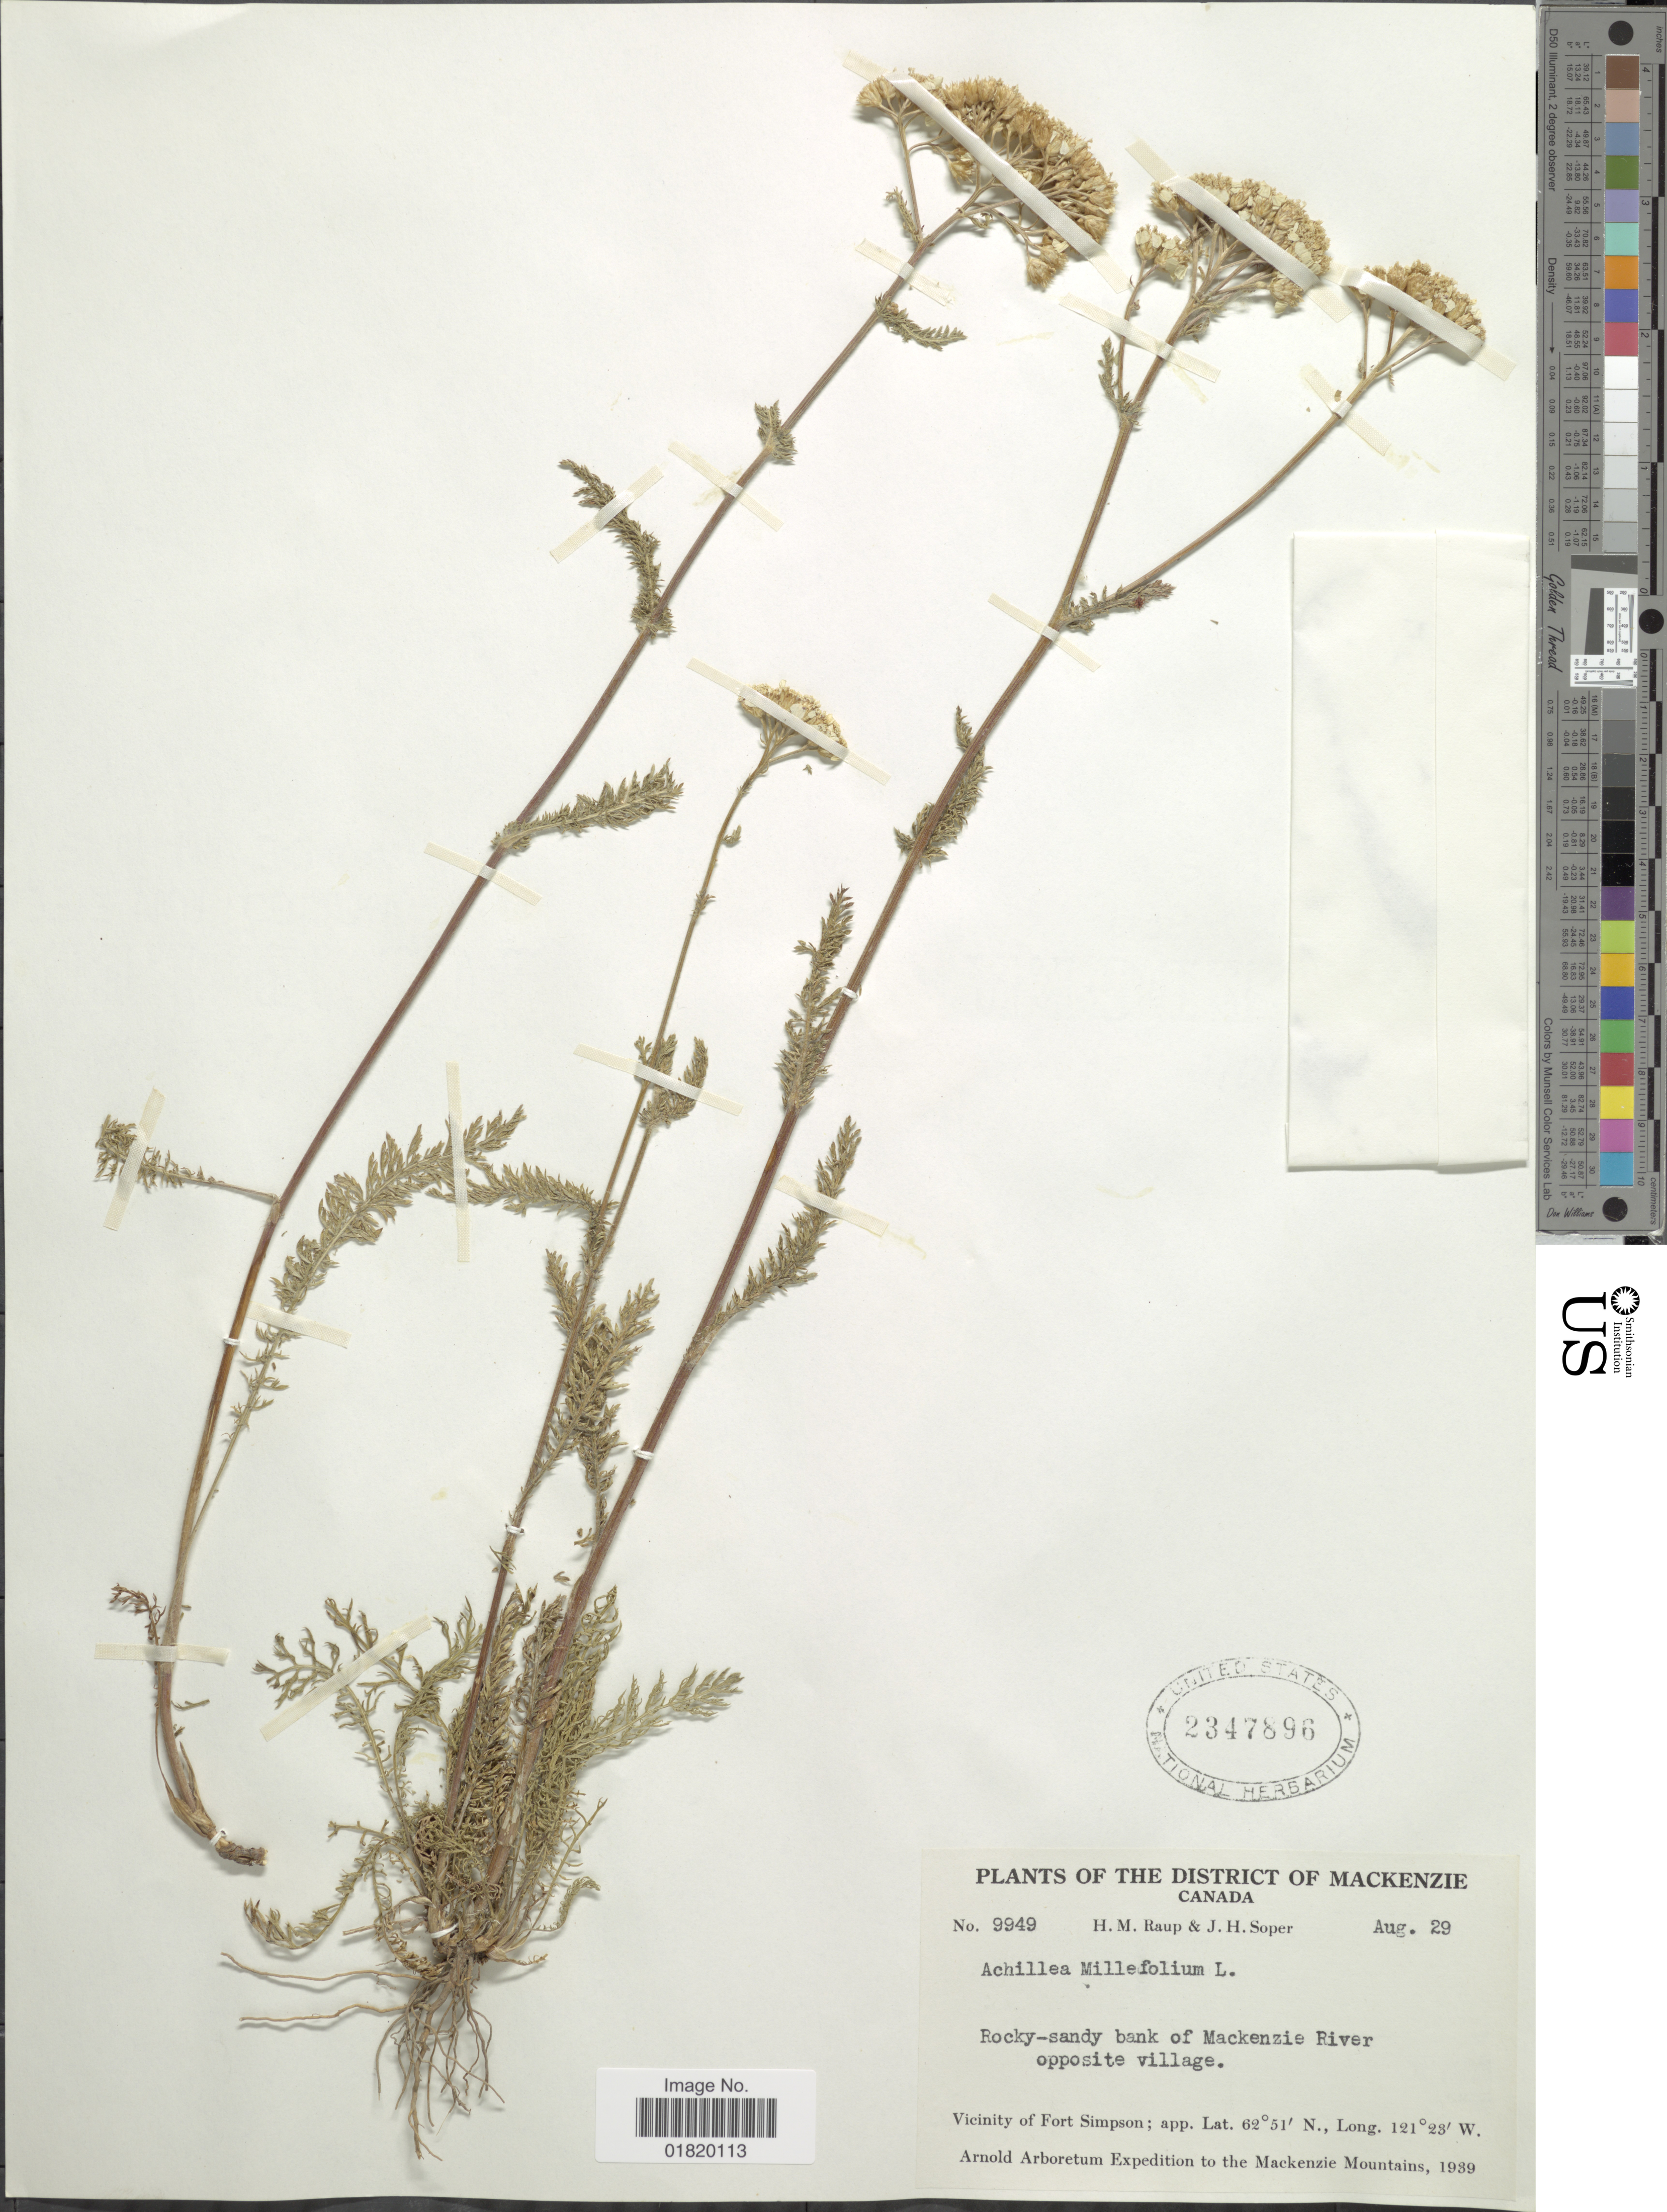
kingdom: Plantae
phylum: Tracheophyta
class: Magnoliopsida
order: Asterales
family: Asteraceae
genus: Achillea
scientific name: Achillea millefolium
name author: L.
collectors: H. Raup & J. H. Soper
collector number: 9949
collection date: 1939-08-29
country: Canada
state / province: British Columbia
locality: District of Mackenzie. bank of Mackenzie River opposite village. Vicinity of Fort Simpson. Mackenzie Mountains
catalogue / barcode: US 2347896